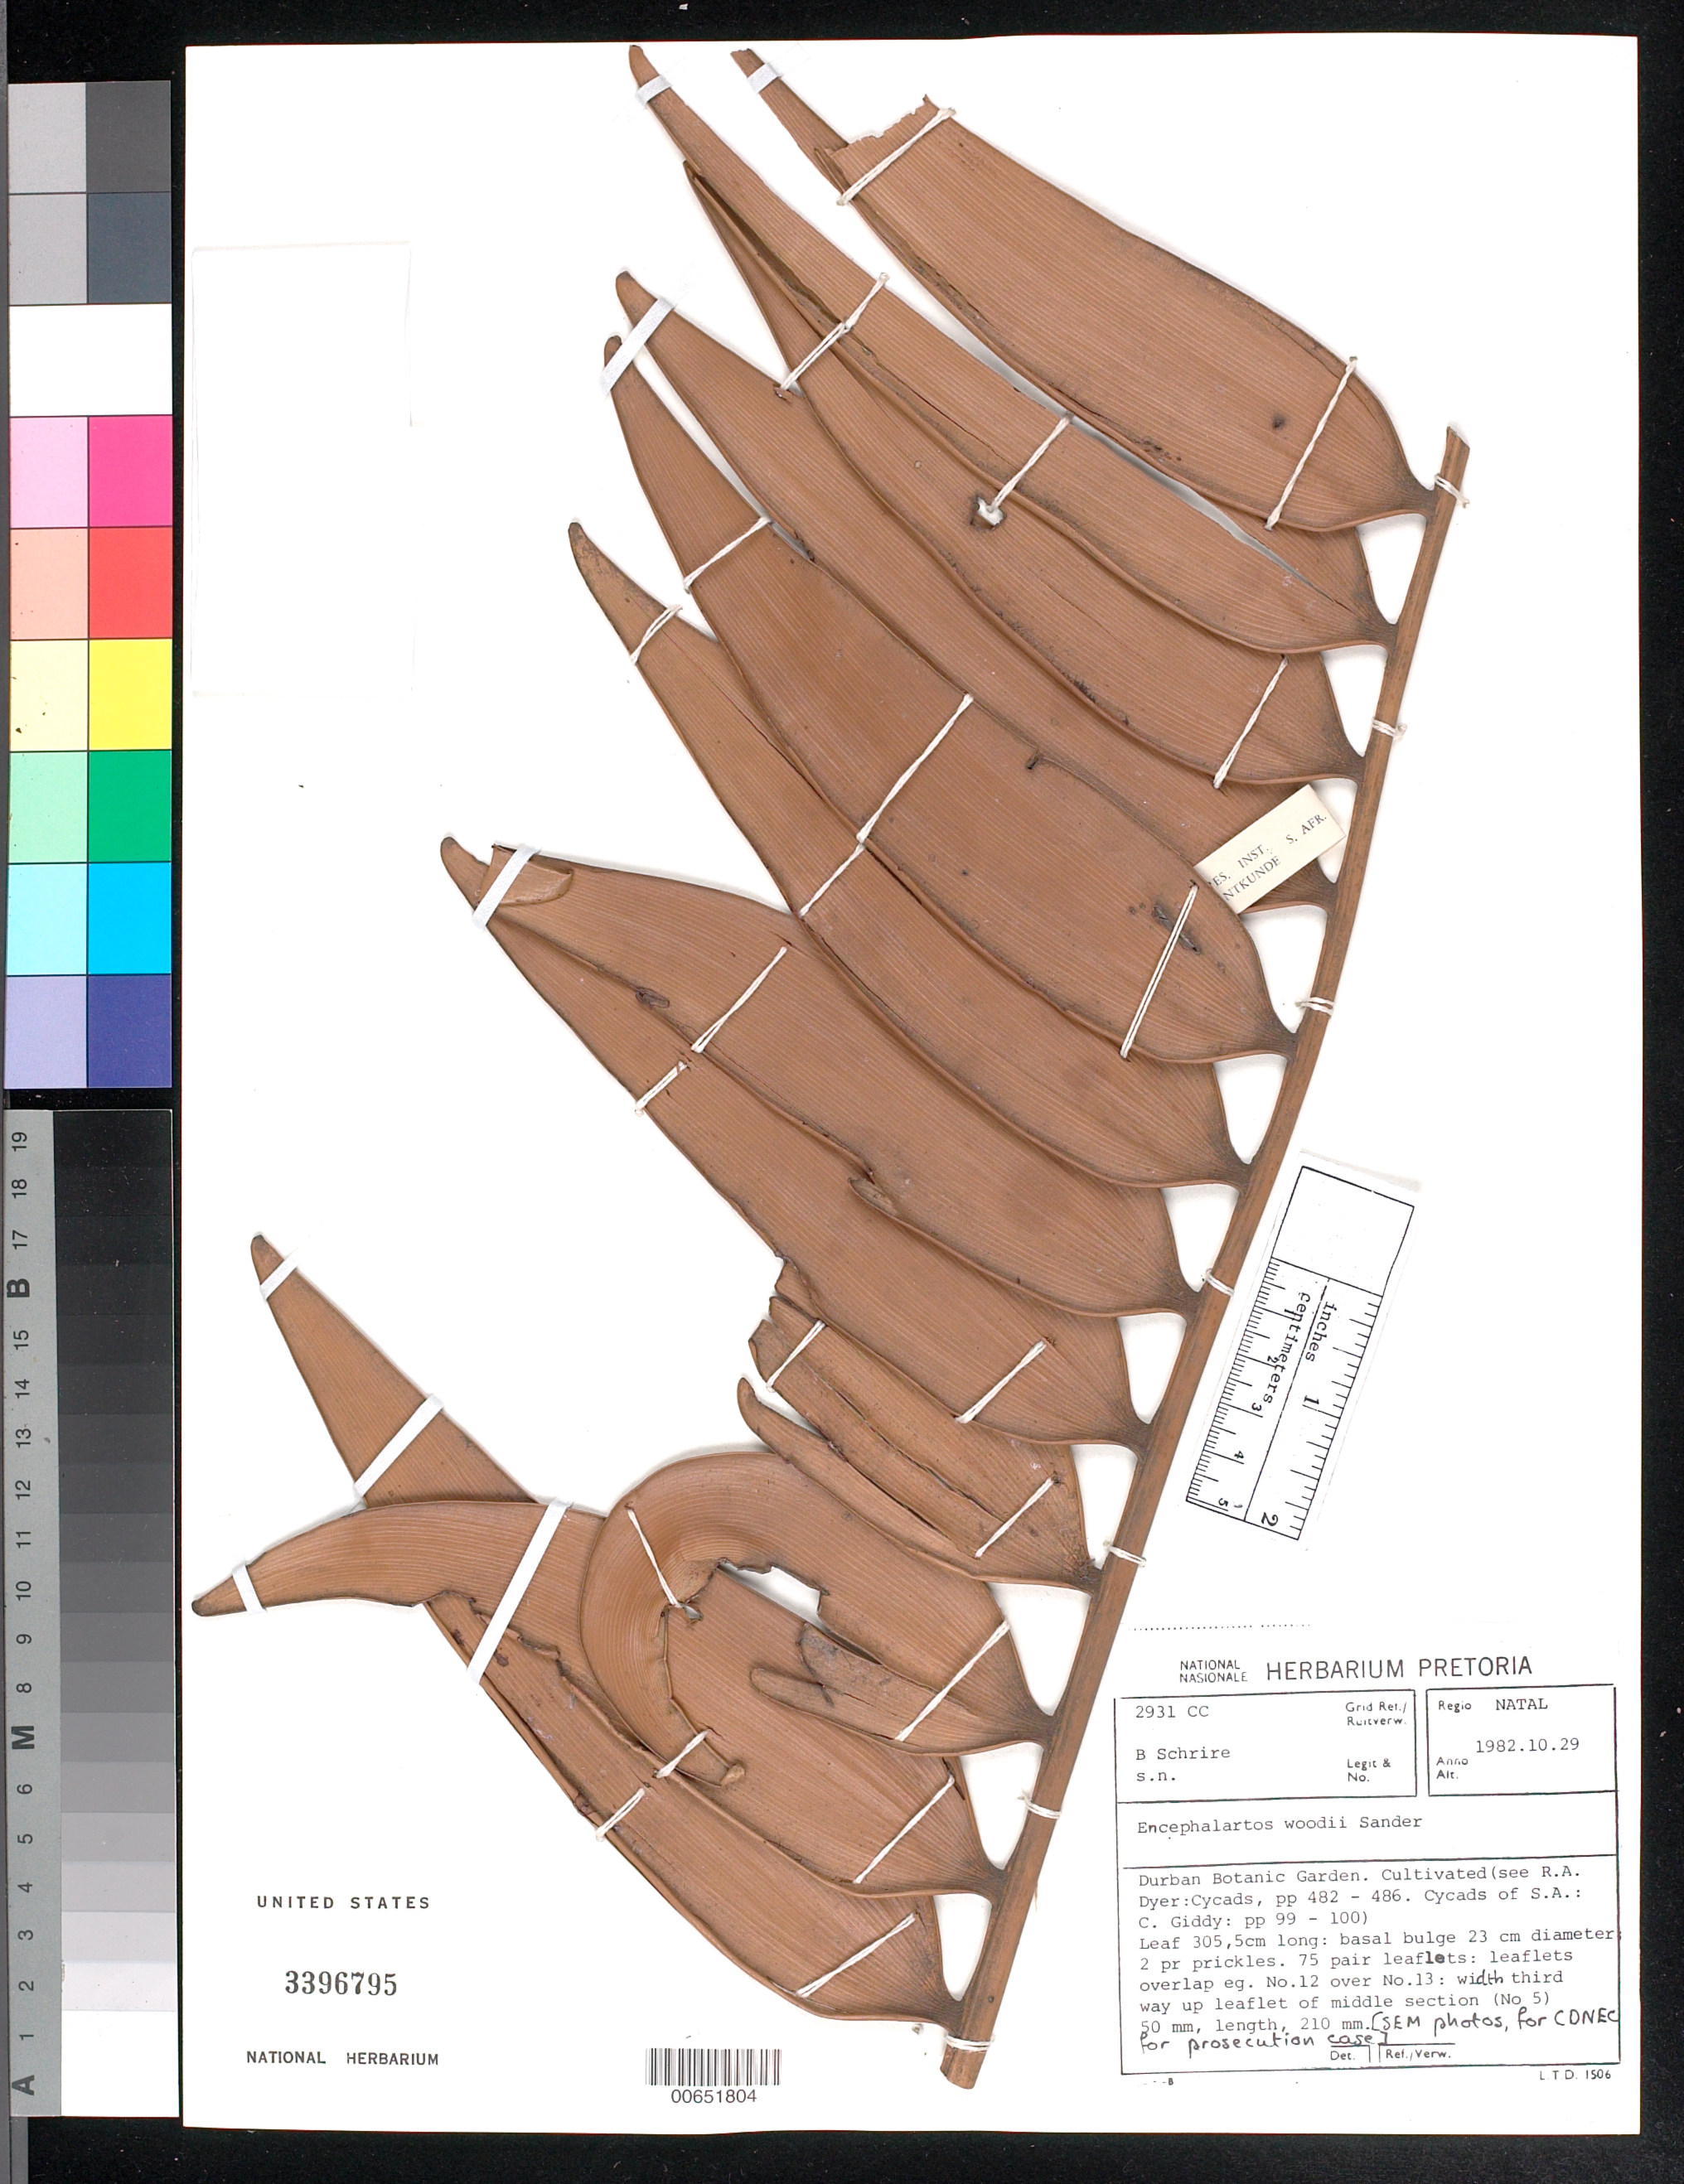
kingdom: Plantae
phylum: Tracheophyta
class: Cycadopsida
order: Cycadales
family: Zamiaceae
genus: Encephalartos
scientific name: Encephalartos woodii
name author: Sander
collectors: B. Schrire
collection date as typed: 29 Oct 1982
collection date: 1982-10-29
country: South Africa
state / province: KwaZulu-Natal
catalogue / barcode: US 3396795